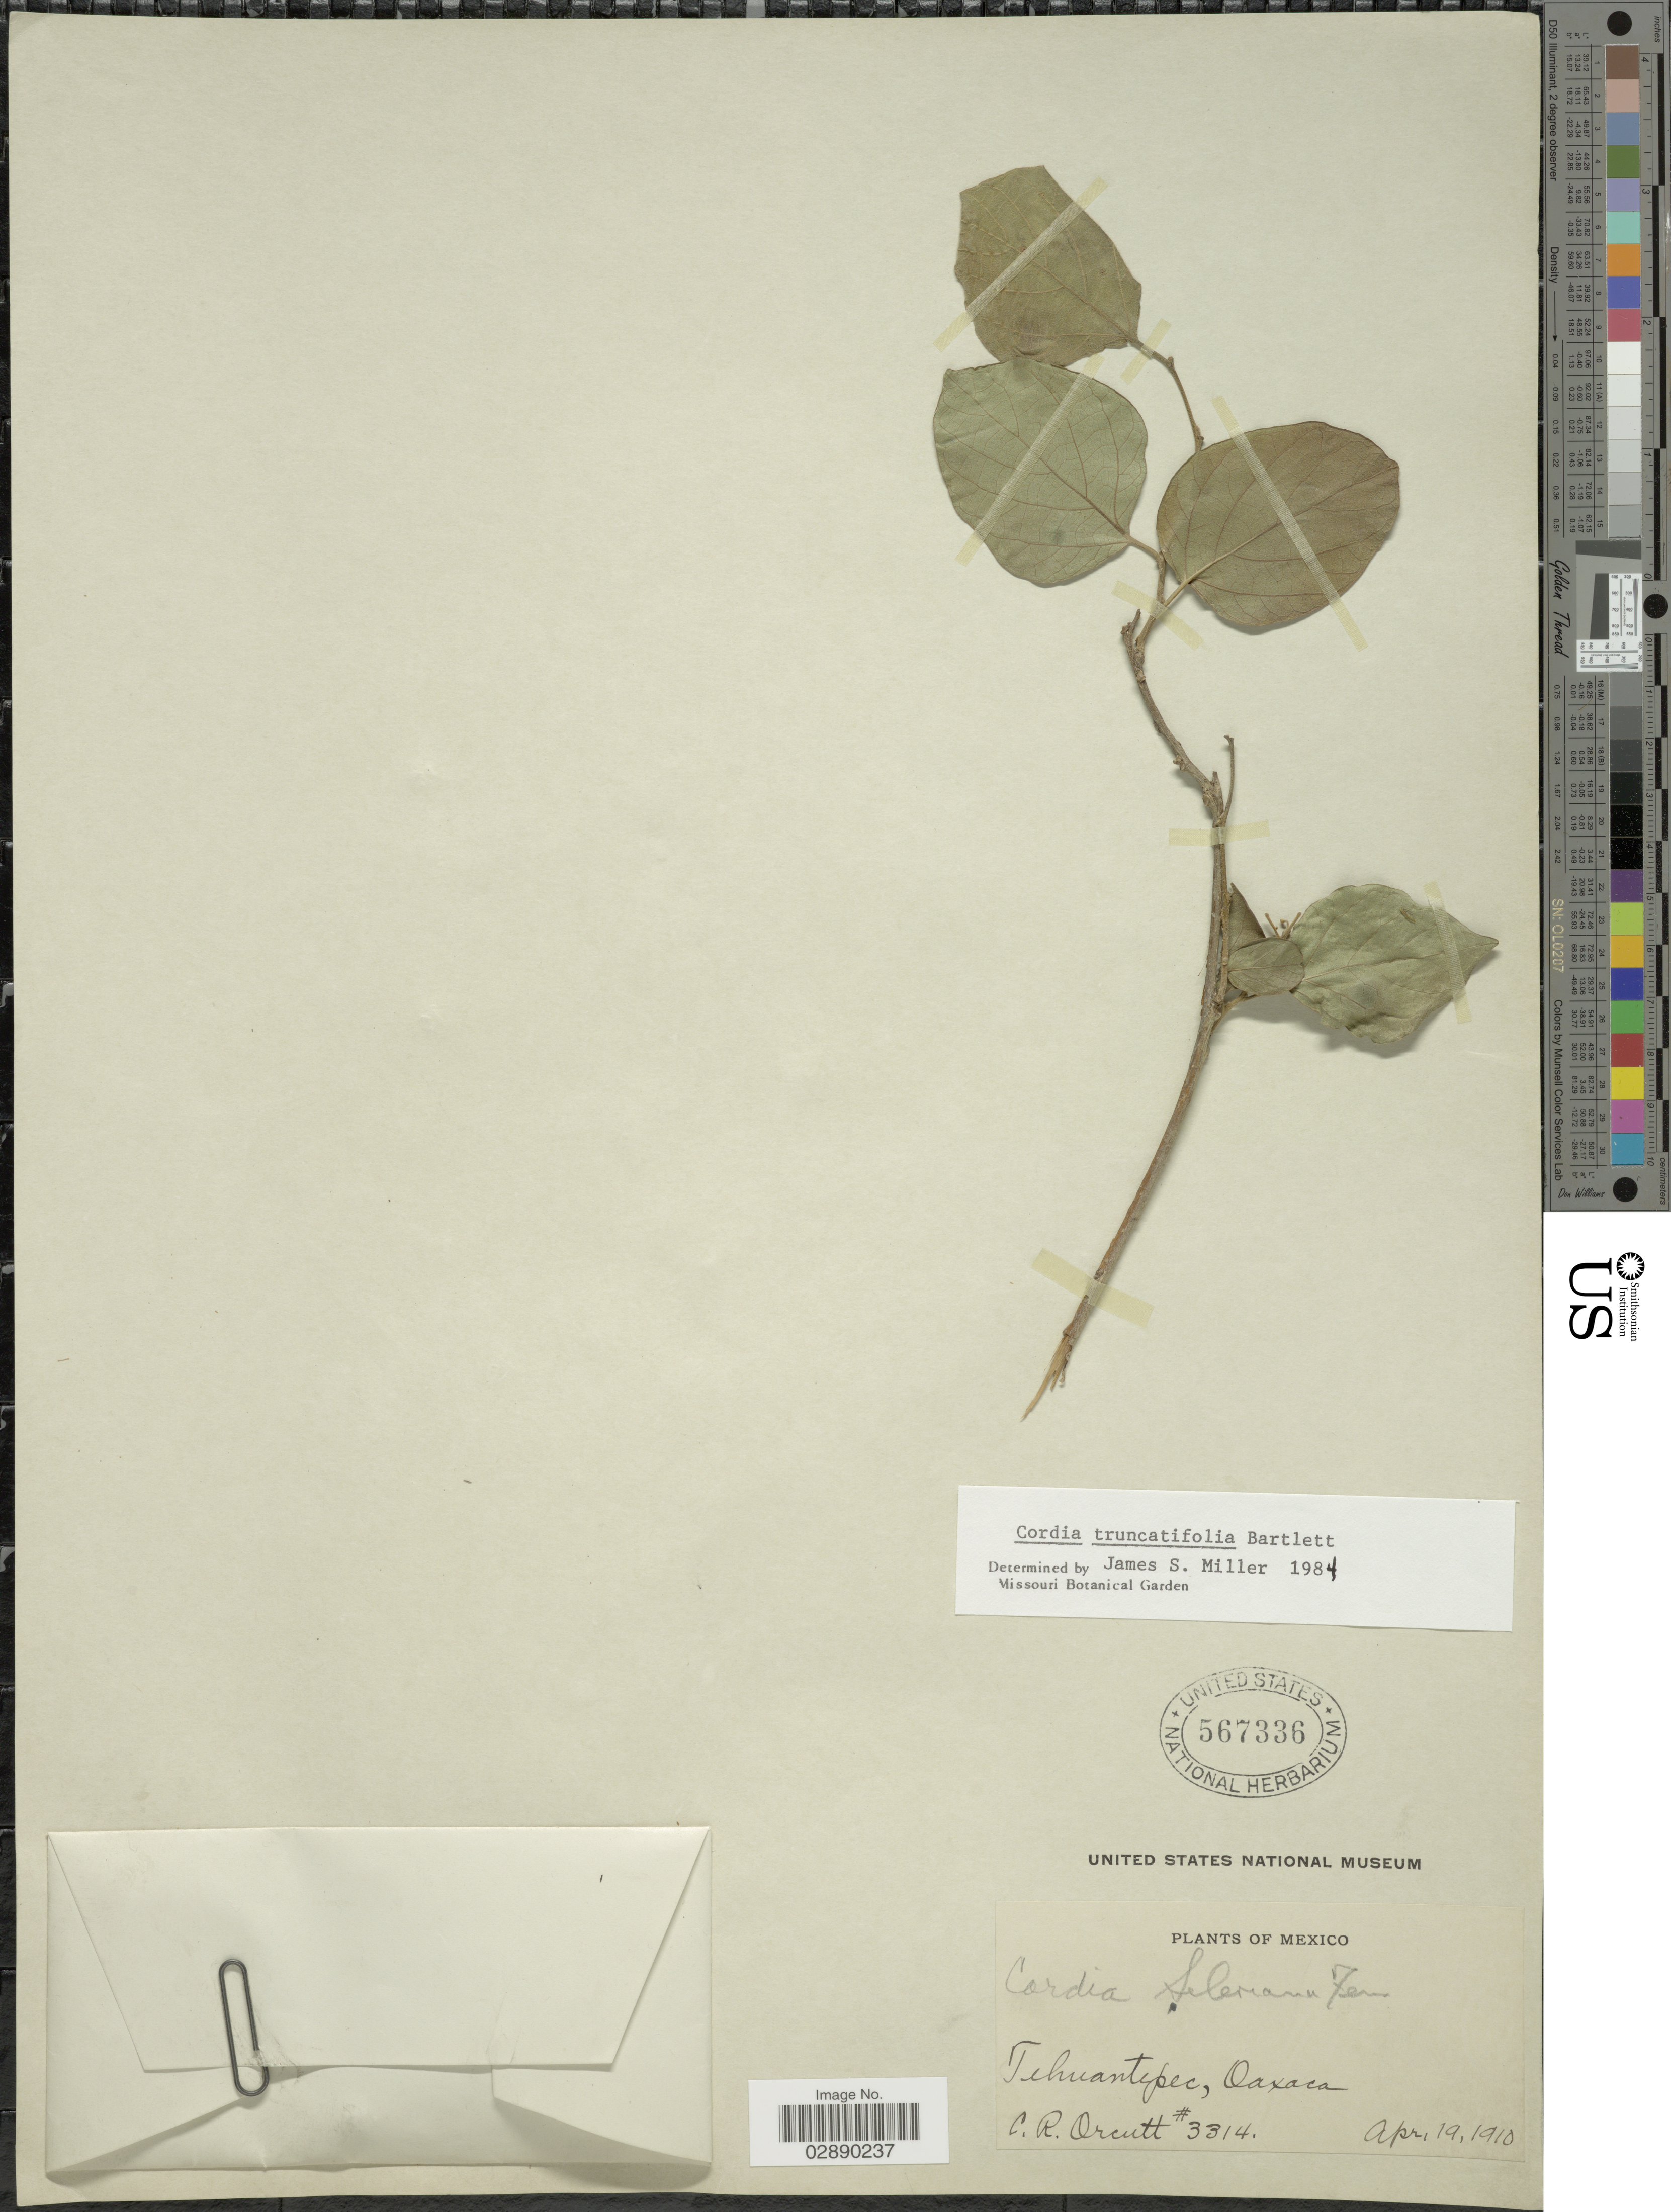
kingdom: Plantae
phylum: Tracheophyta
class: Magnoliopsida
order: Boraginales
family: Cordiaceae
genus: Cordia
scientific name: Cordia truncatifolia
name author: Bartlett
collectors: C. R. Orcutt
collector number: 3314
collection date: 1910-04-19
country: Mexico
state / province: Oaxaca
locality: Tehuantepec.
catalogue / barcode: US 567336